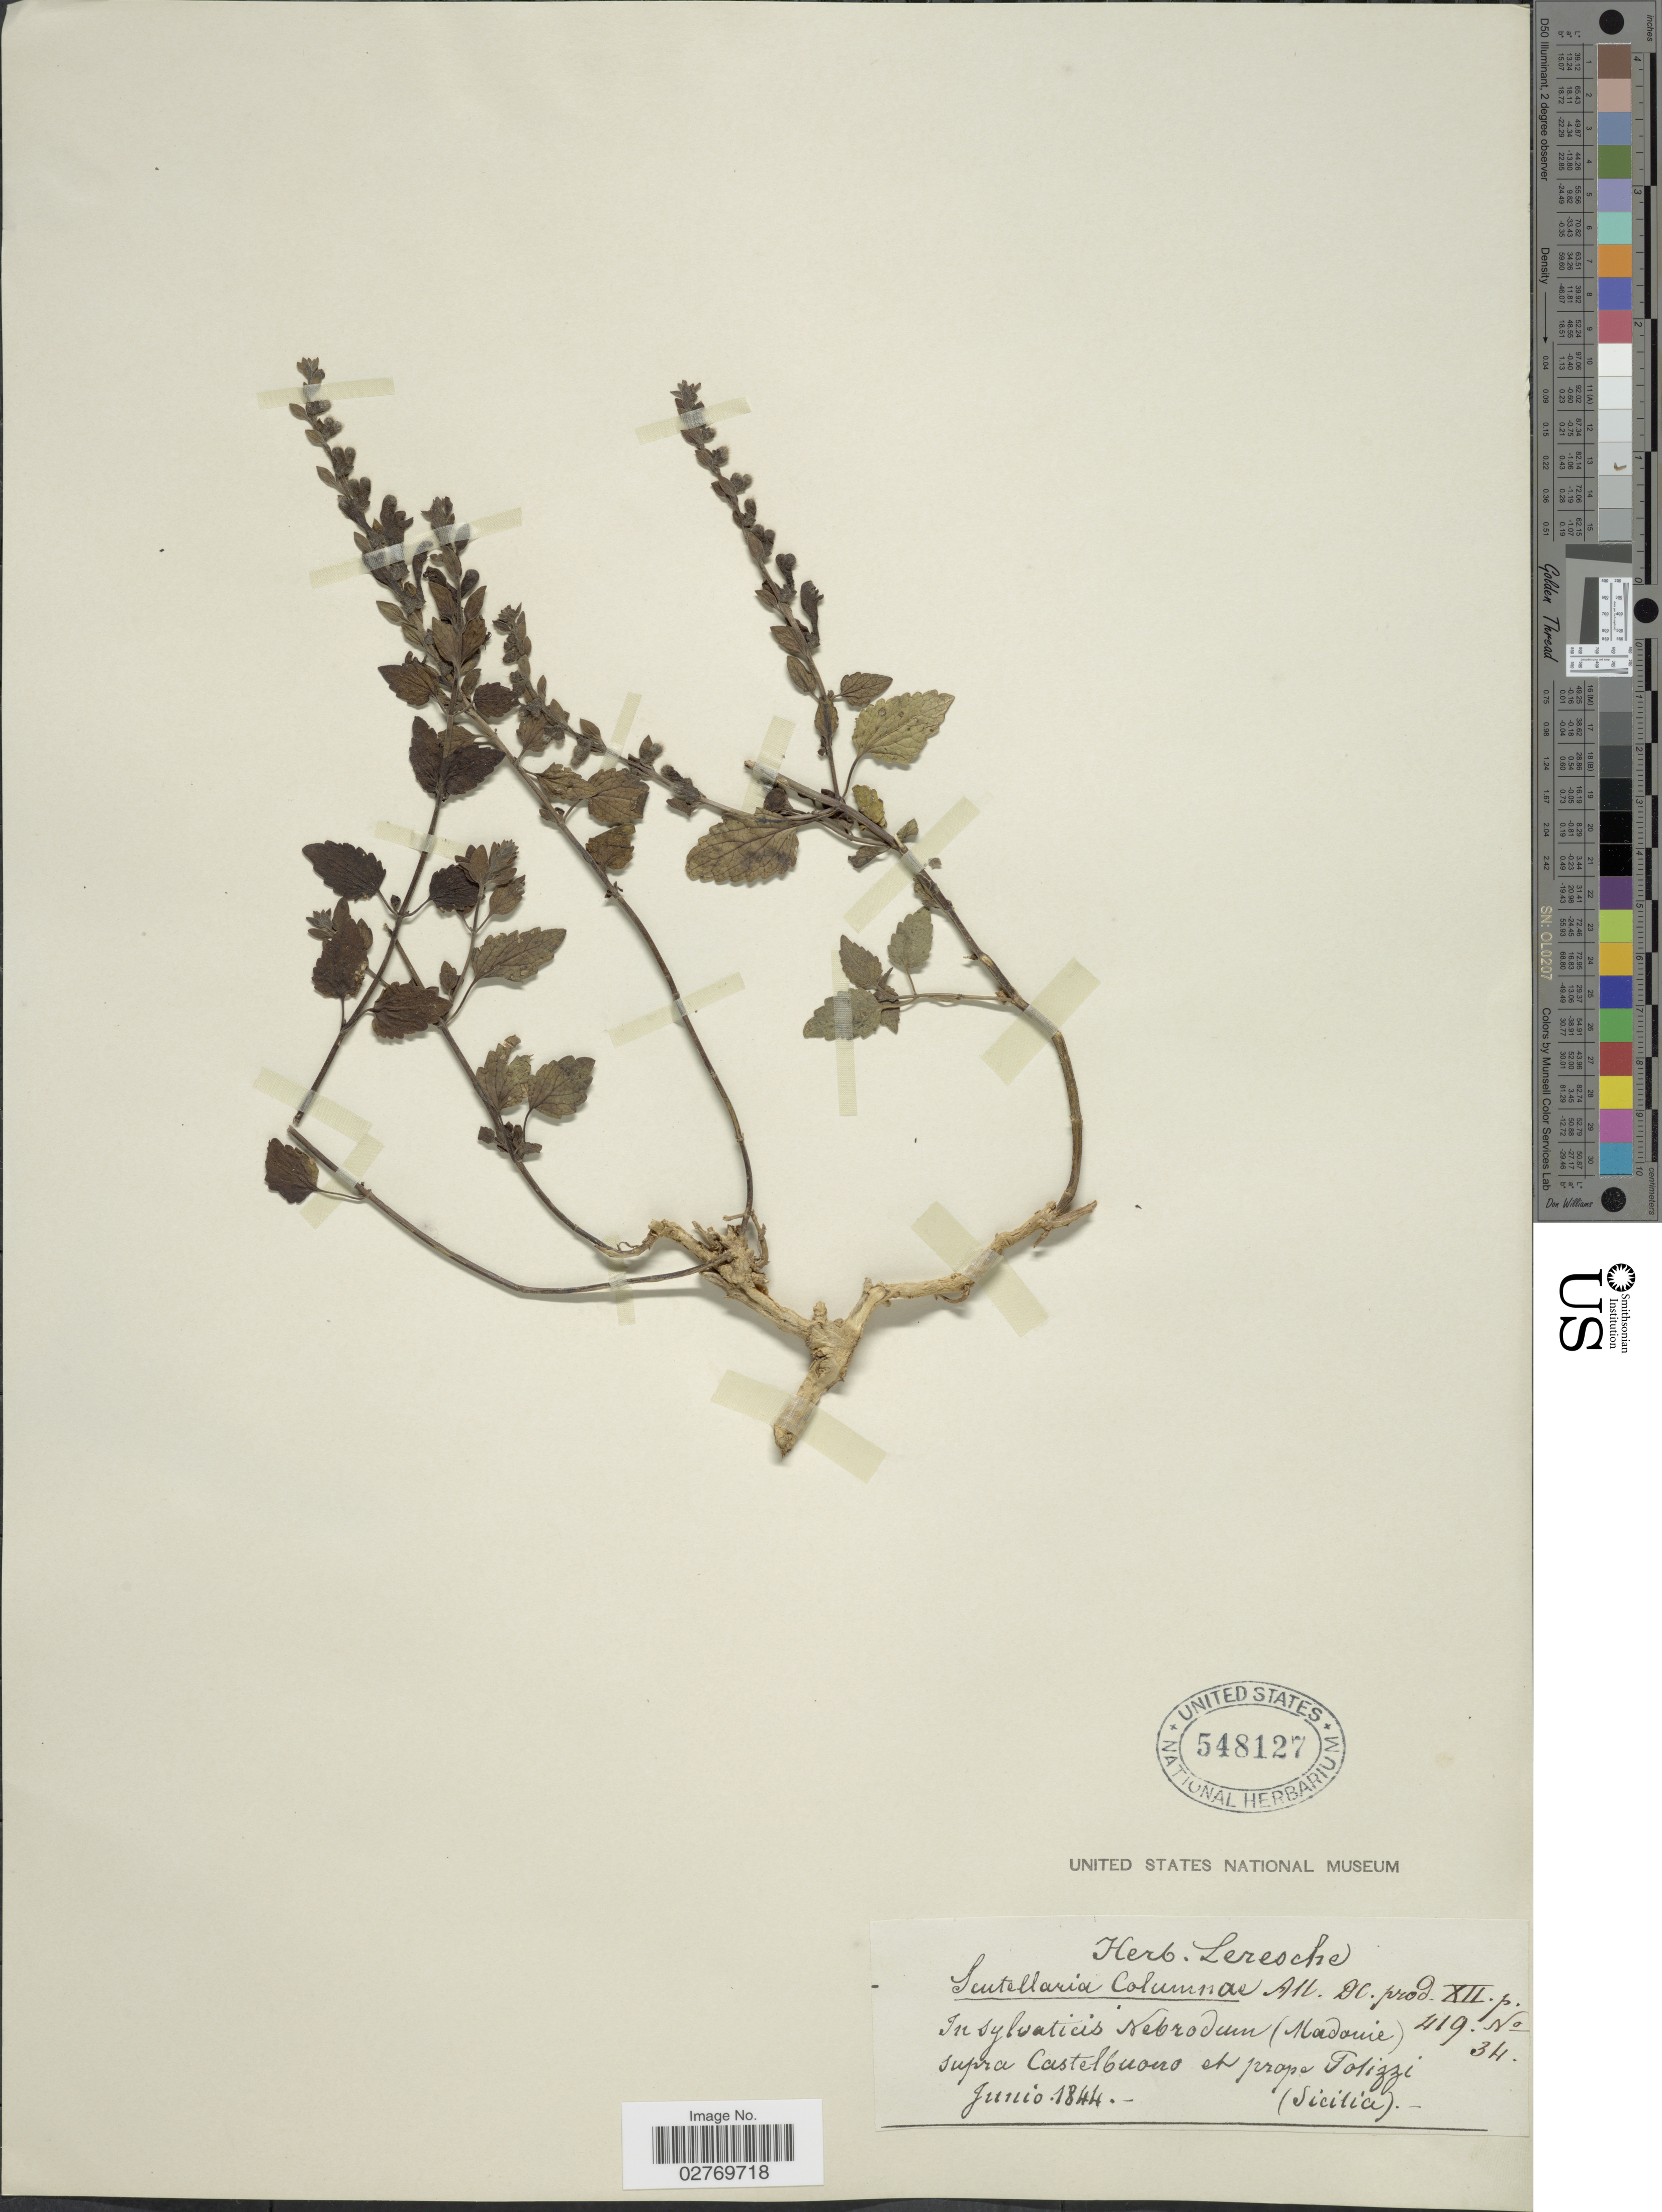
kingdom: Plantae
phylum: Tracheophyta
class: Magnoliopsida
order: Lamiales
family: Lamiaceae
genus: Scutellaria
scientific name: Scutellaria columnae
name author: All.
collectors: ex herb. Leresche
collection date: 1844-06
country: Italy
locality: In sylvaticis Nebrodum (Madonie) supra Castelbuono et prope Tolizzi.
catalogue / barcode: US 548127